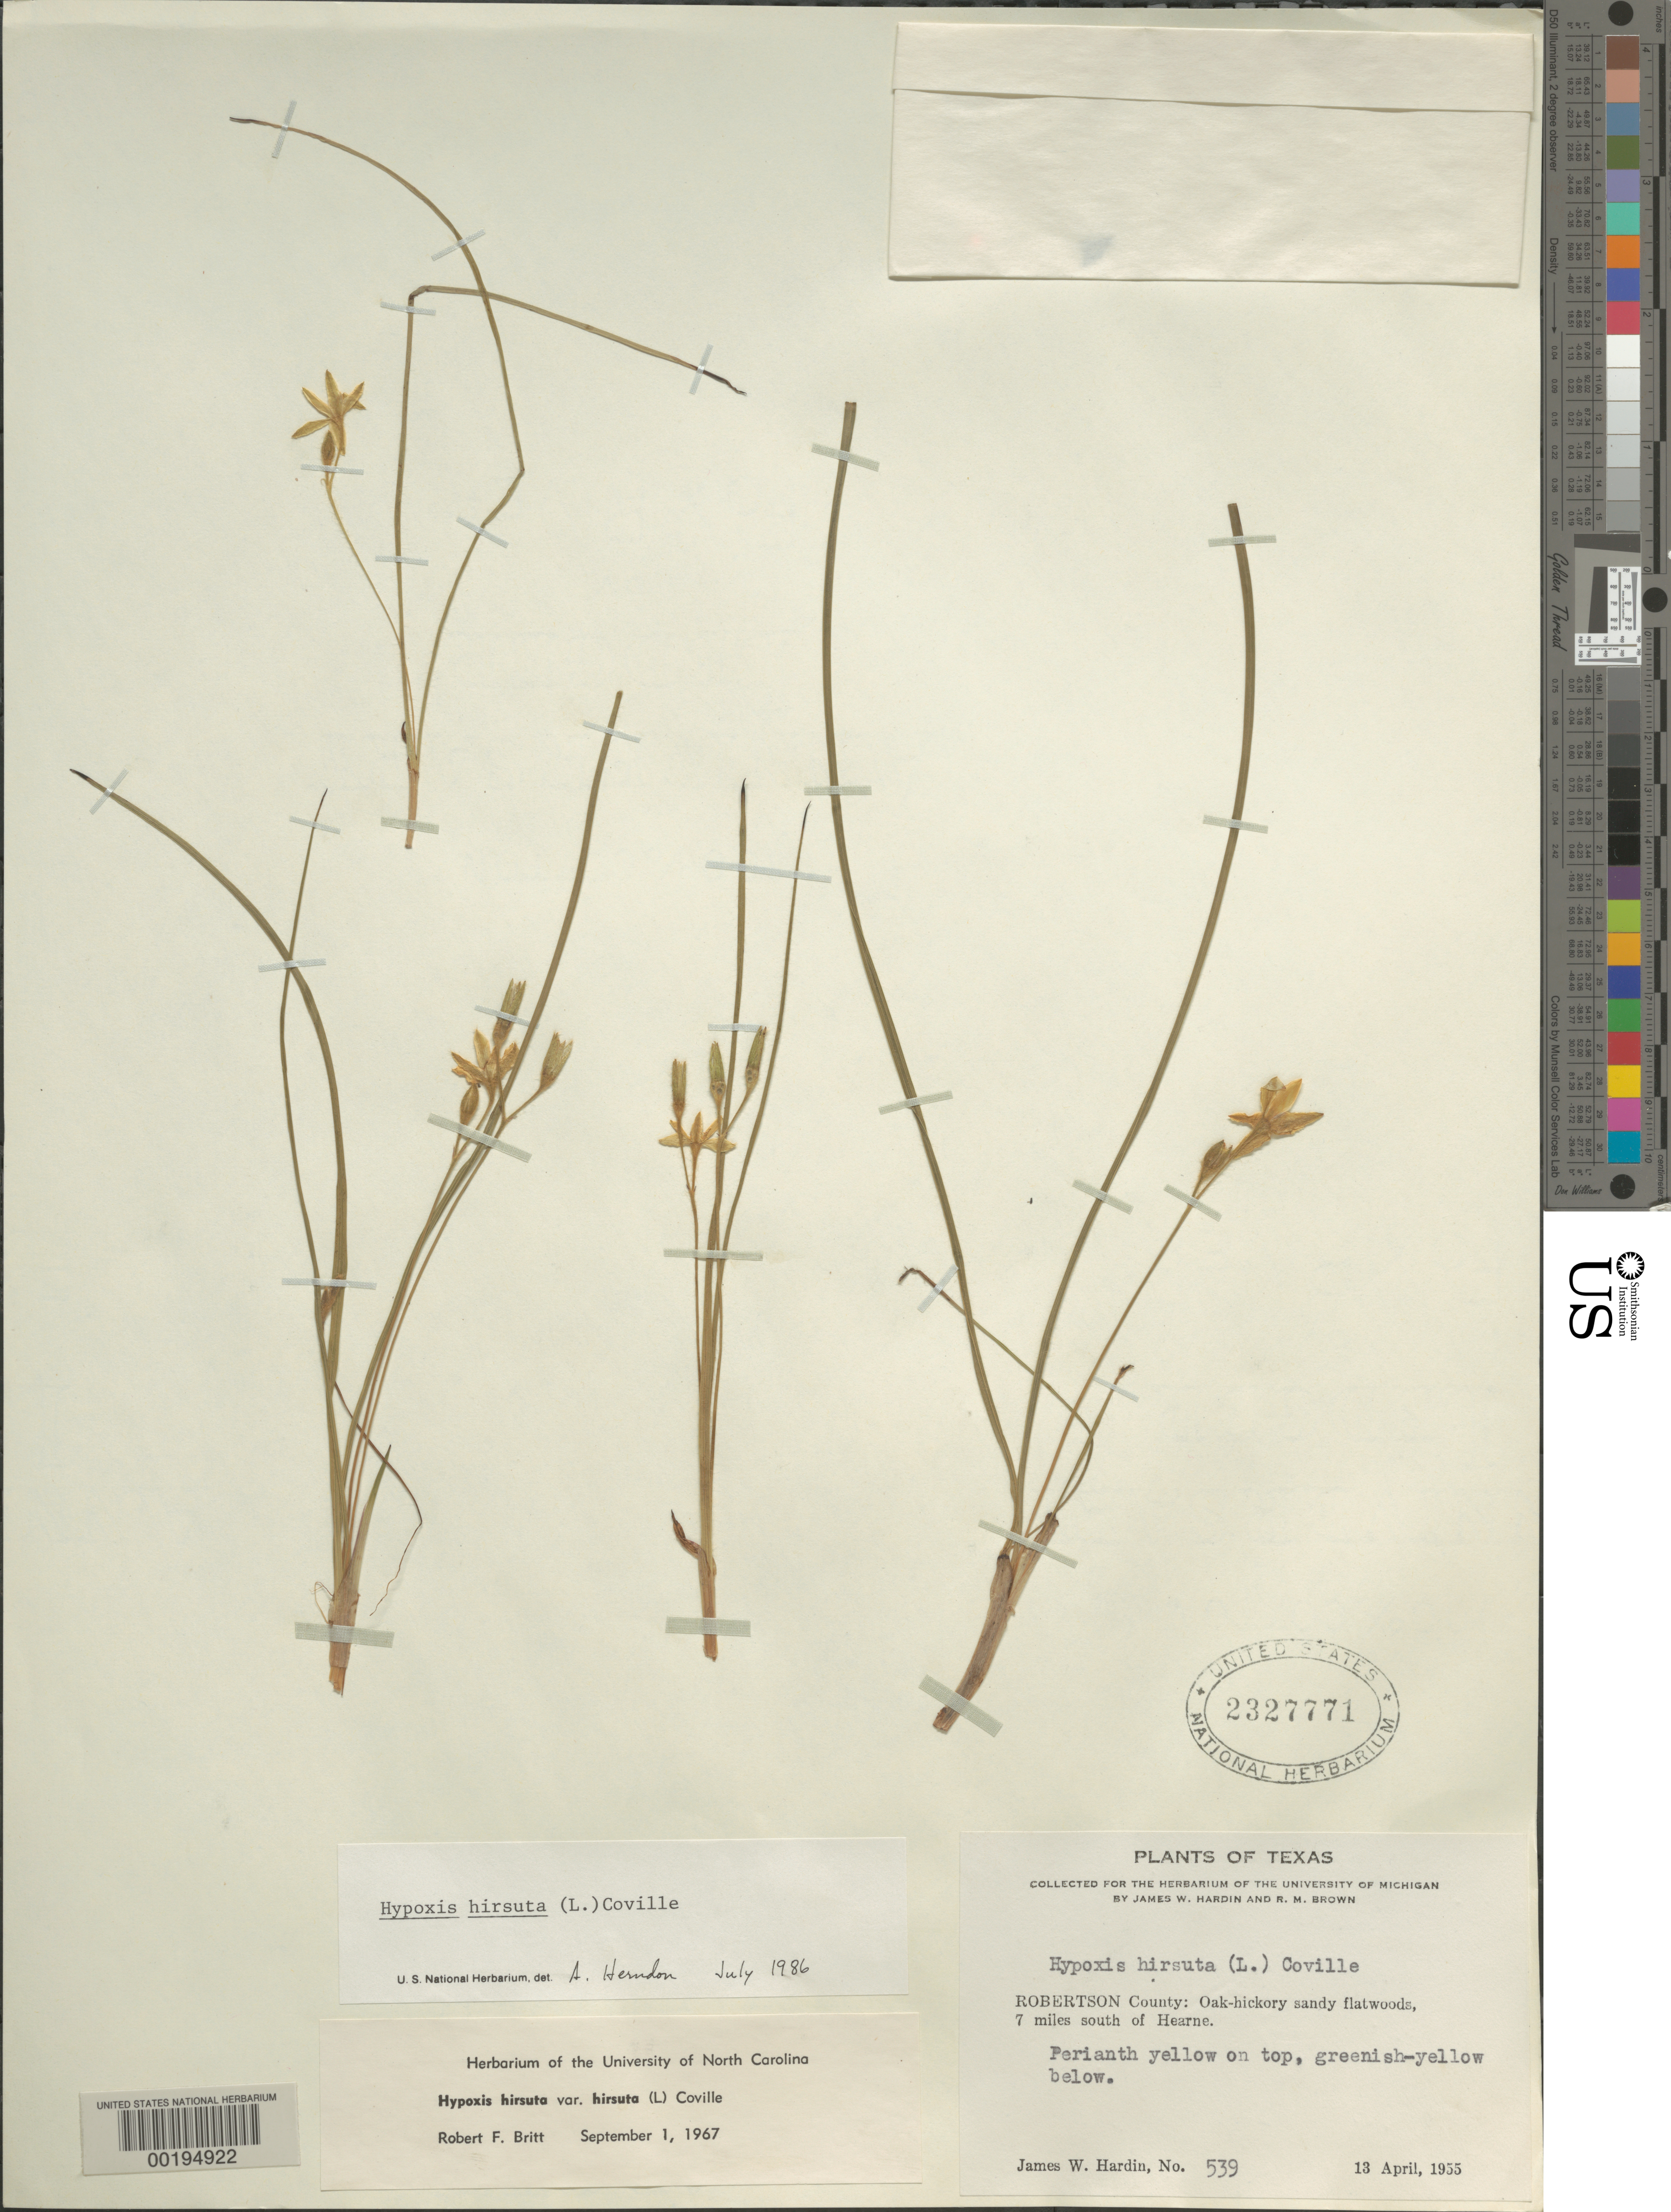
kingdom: Plantae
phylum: Tracheophyta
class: Liliopsida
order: Asparagales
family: Hypoxidaceae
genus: Hypoxis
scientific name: Hypoxis hirsuta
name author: (L.) Coville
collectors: J. Hardin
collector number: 539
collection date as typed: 13 Apr 1955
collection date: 1955-04-13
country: United States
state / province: Texas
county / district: Robertson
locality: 7 mi s of hearne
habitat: Oak-hickory sandy flatwoods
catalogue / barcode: US 2327771